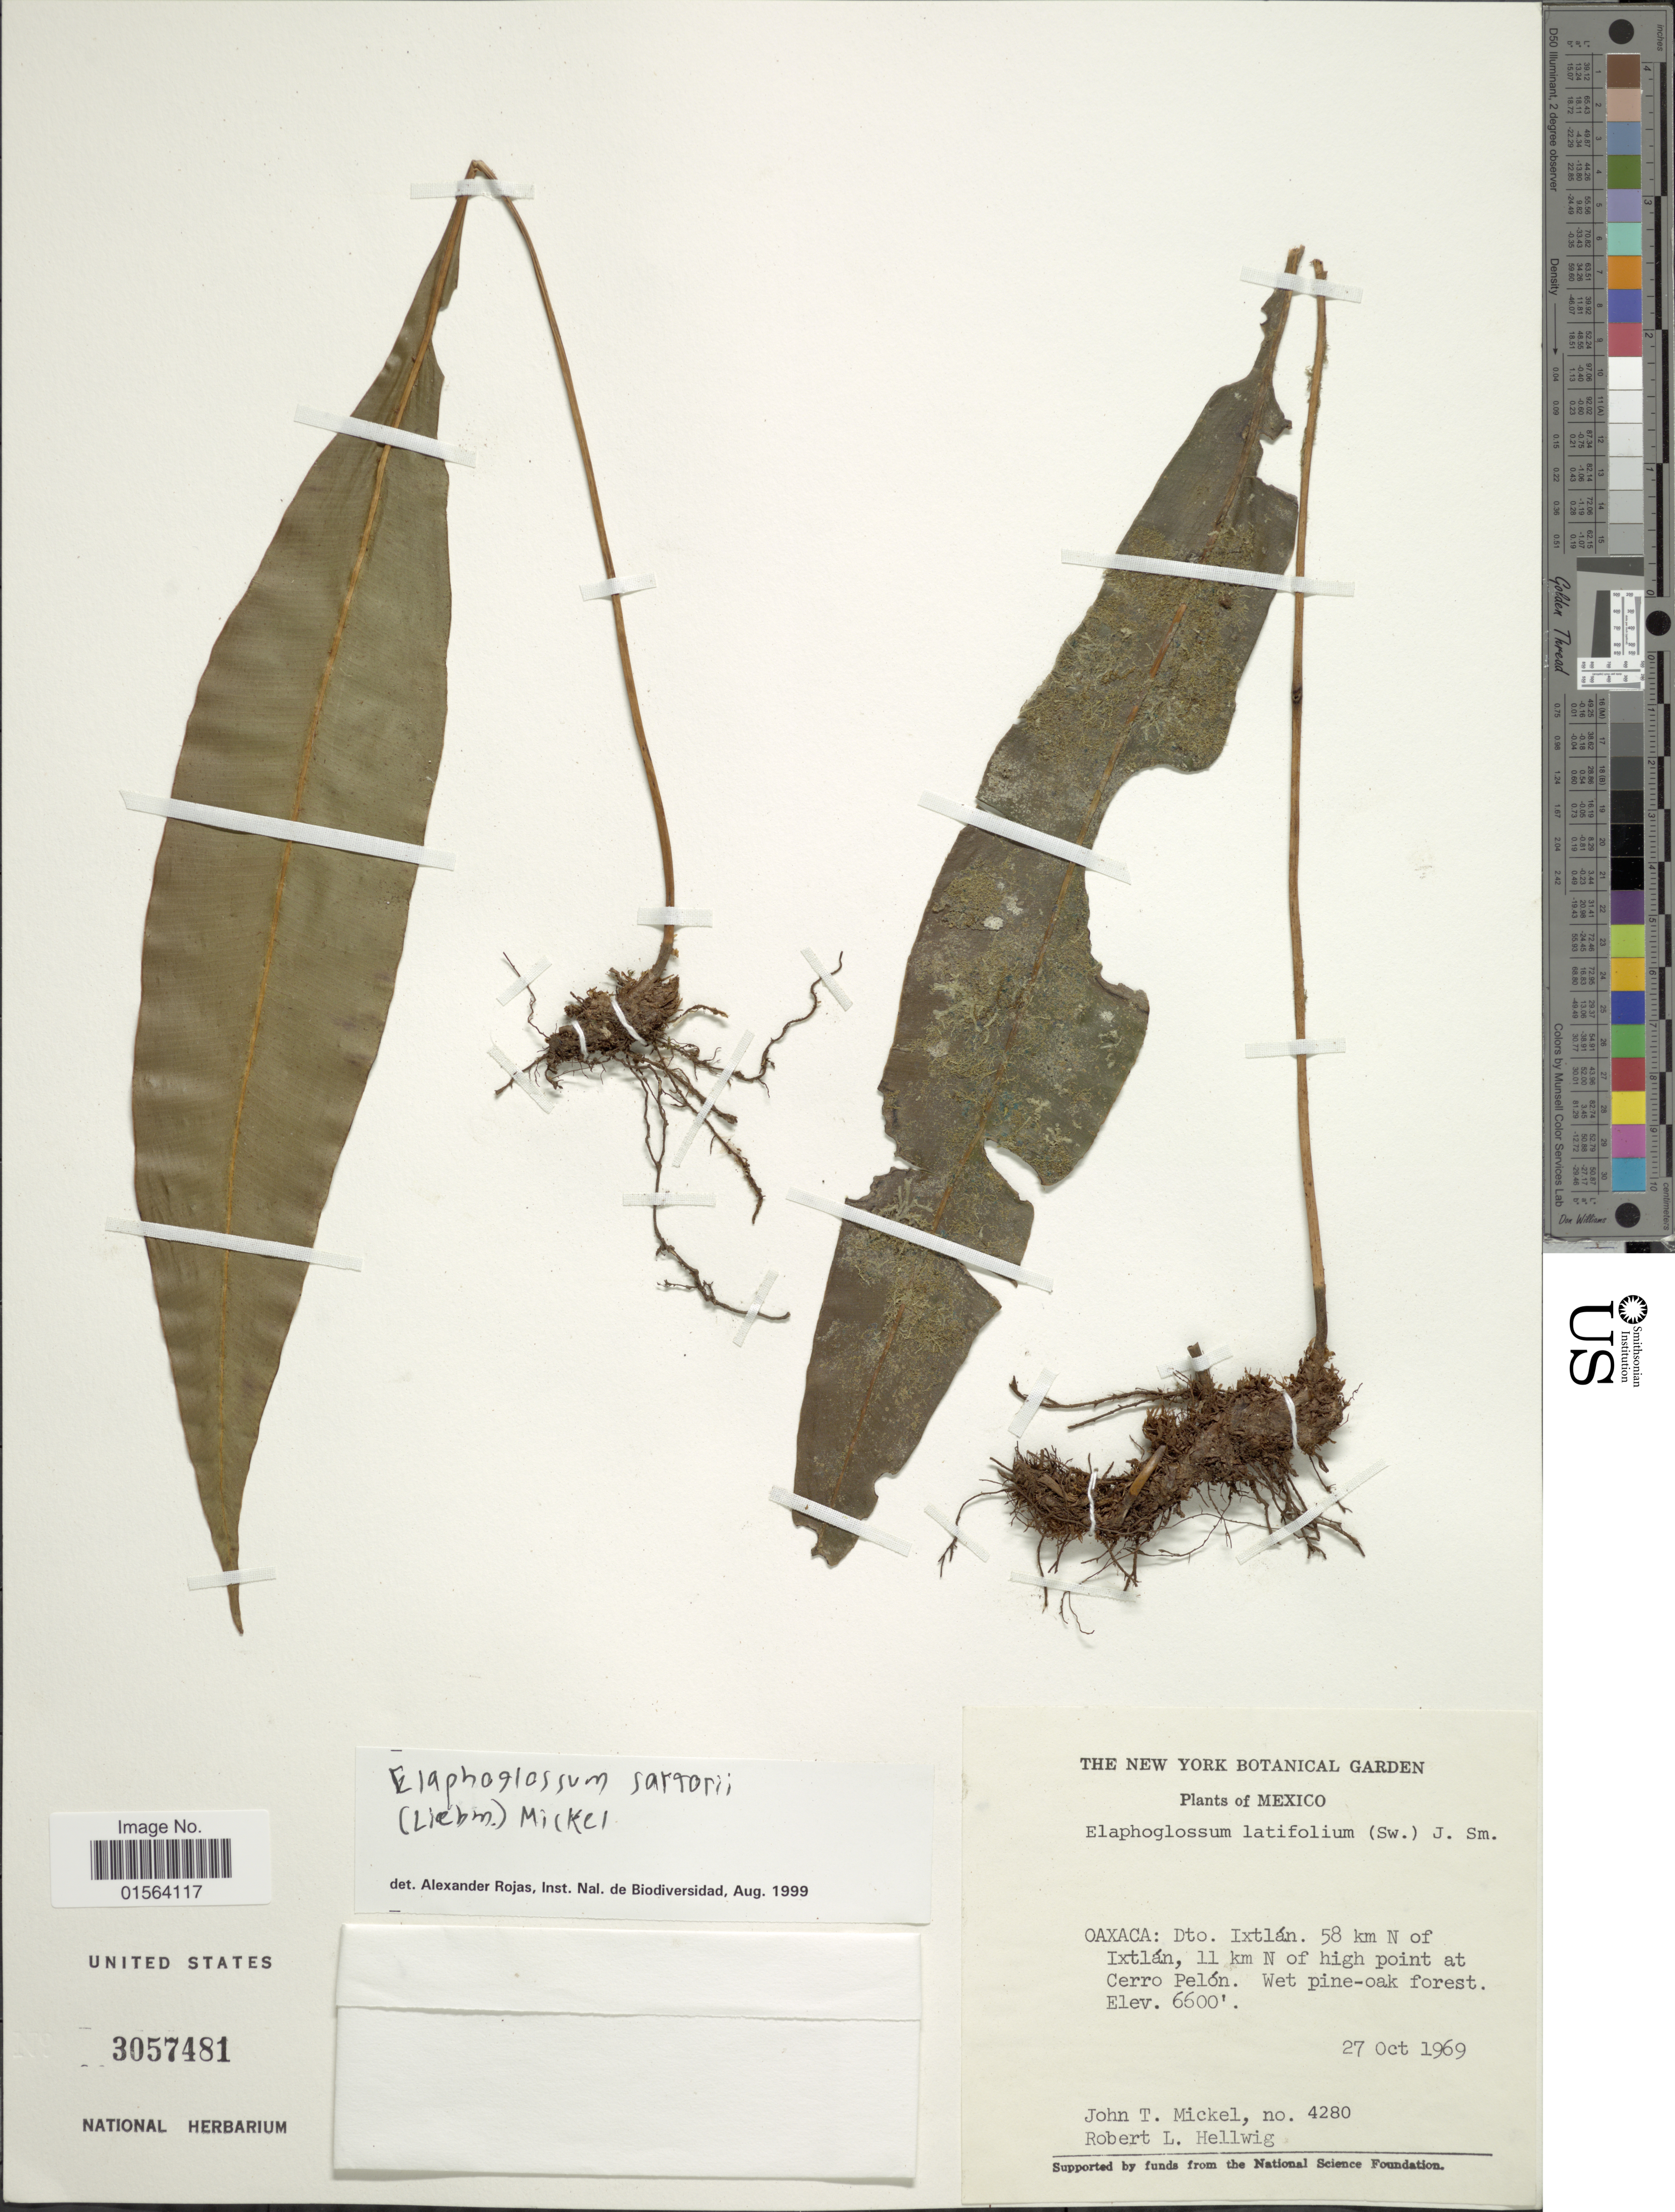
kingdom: Plantae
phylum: Tracheophyta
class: Polypodiopsida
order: Polypodiales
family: Dryopteridaceae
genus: Elaphoglossum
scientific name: Elaphoglossum latifolium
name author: (Sw.) J. Sm.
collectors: J. T. Mickel & R. Hellwig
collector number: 4280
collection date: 1969-10-27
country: Mexico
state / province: Oaxaca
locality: Oaxaca: Dto. Ixtlan 58 km N of Ixtlan, 11 km N of high point at Cerro Pelon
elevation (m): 2012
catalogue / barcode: US 3057481